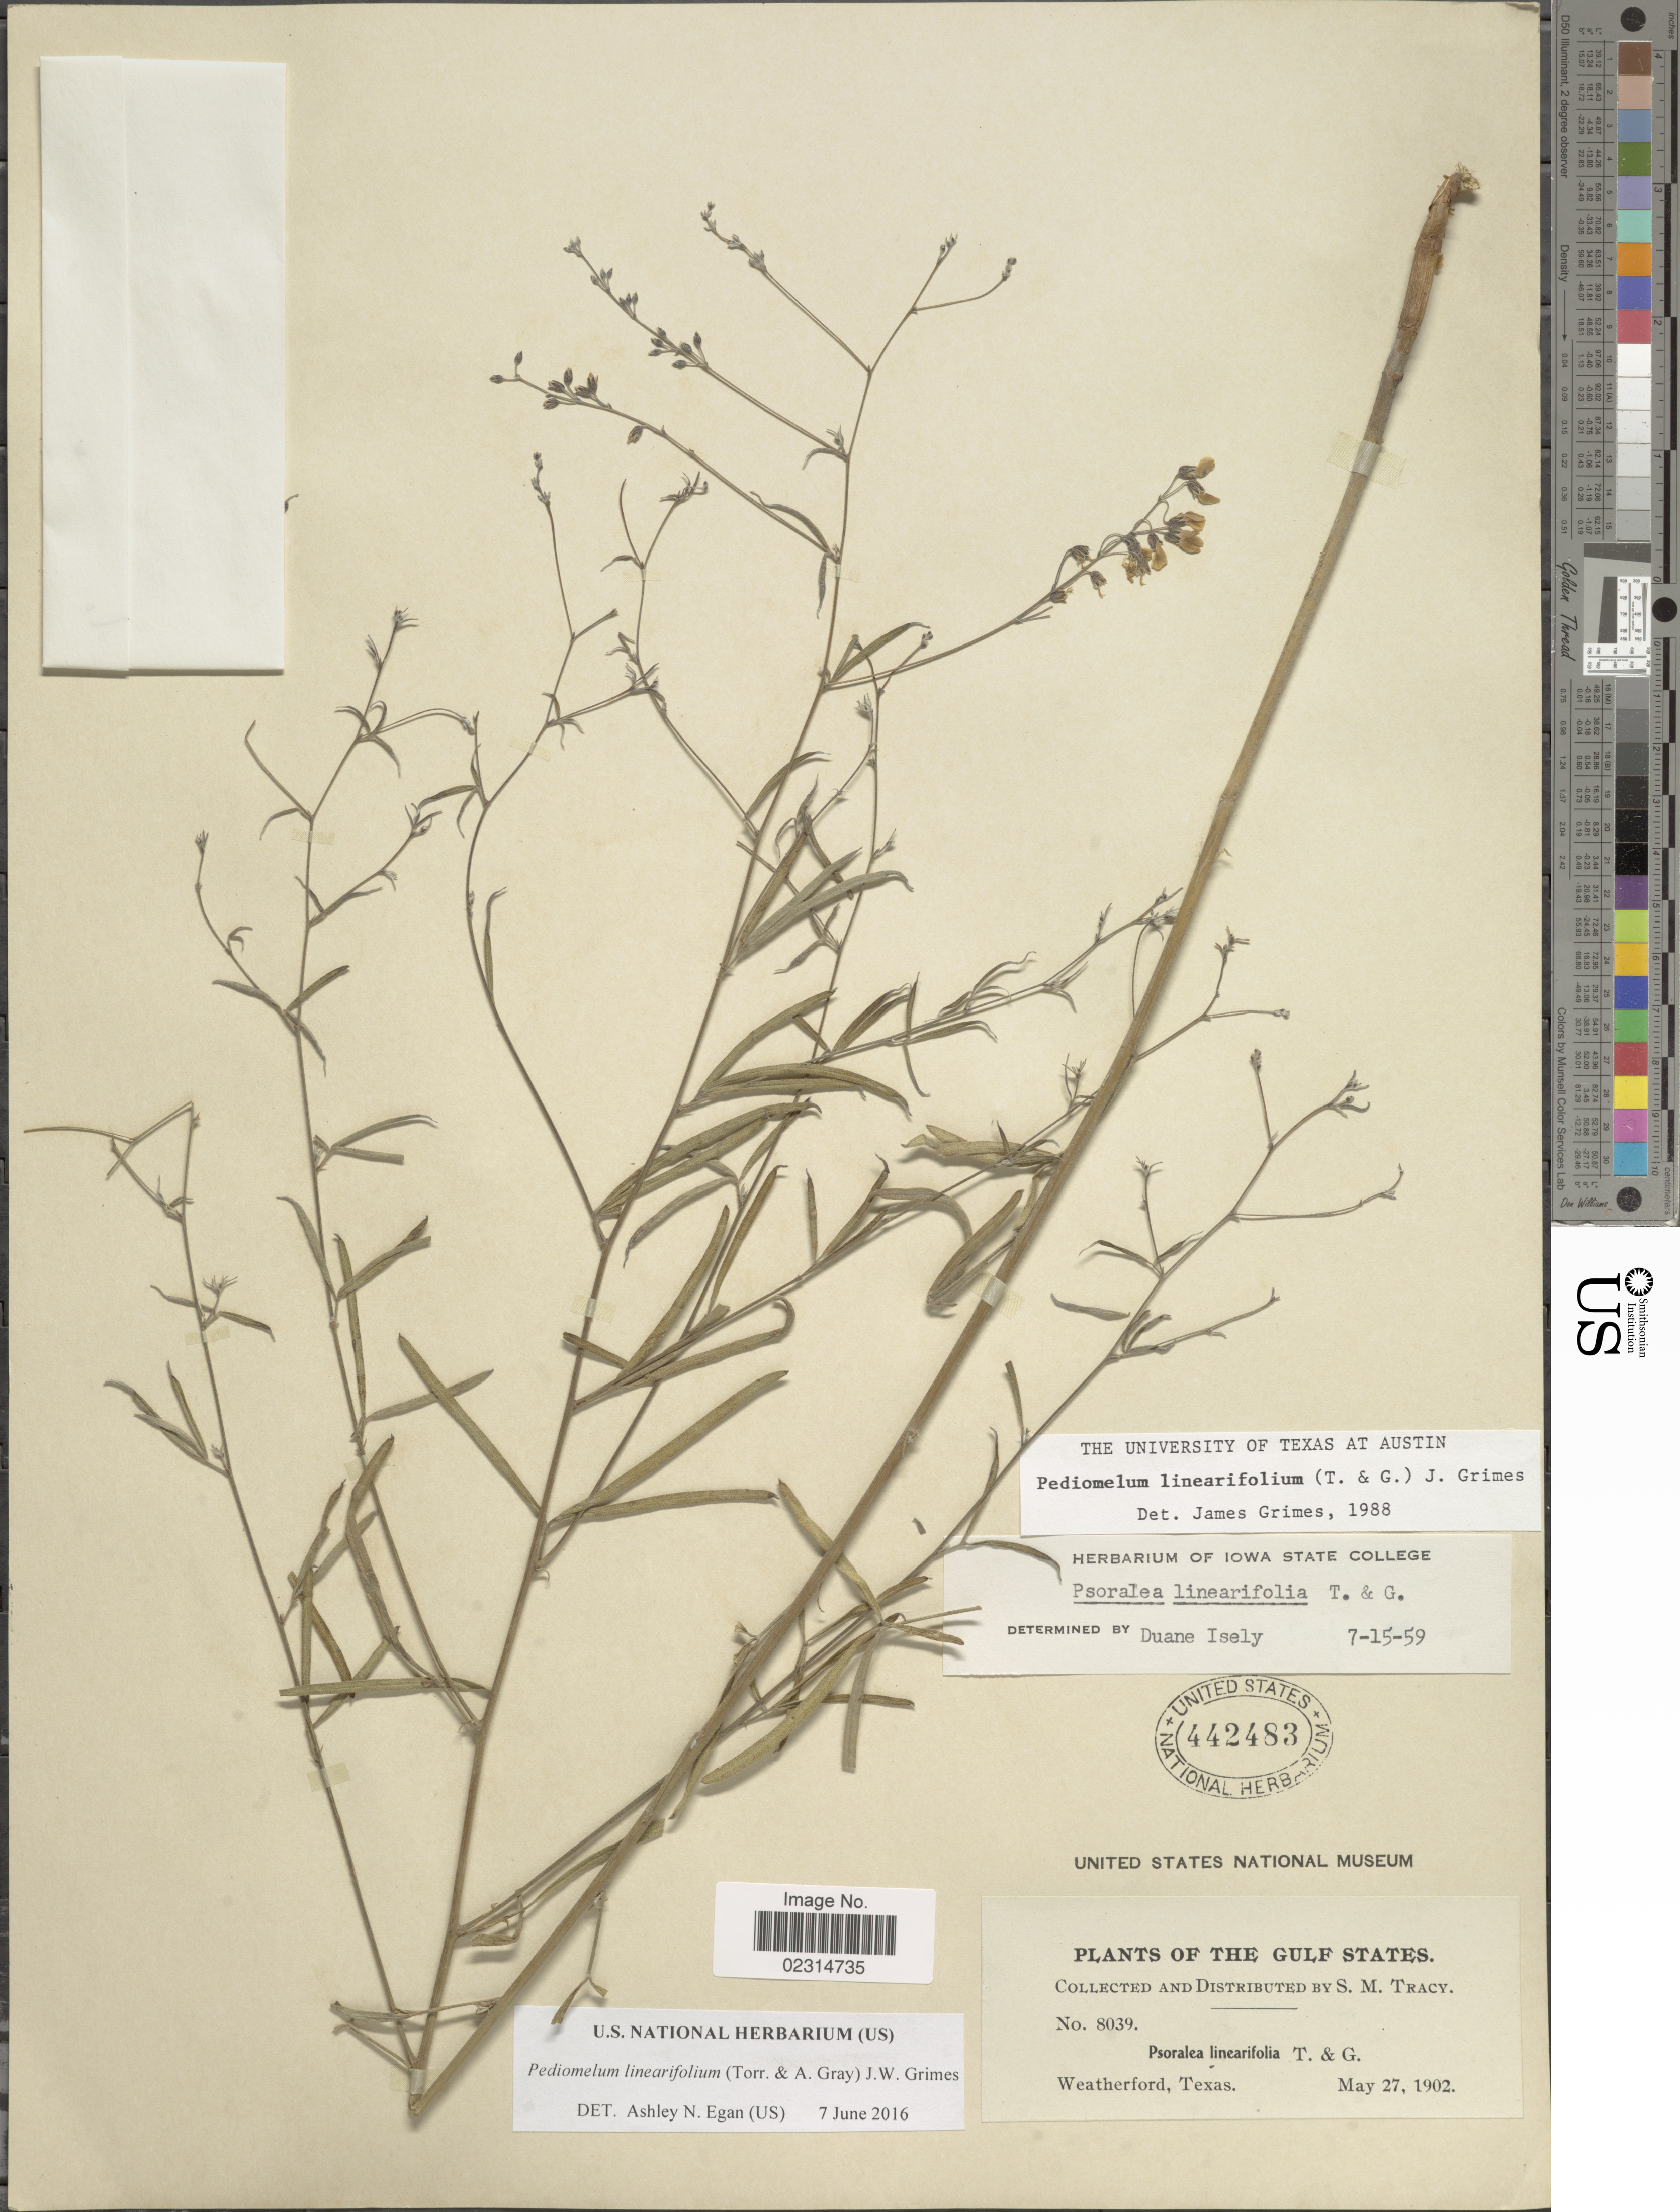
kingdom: Plantae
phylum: Tracheophyta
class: Magnoliopsida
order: Fabales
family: Fabaceae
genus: Pediomelum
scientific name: Pediomelum linearifolium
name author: (Torr. & A. Gray) J.W. Grimes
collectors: S. M. Tracy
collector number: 8039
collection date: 1902-05-27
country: United States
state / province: Texas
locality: The Gulf States, Weatherford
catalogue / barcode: US 442483